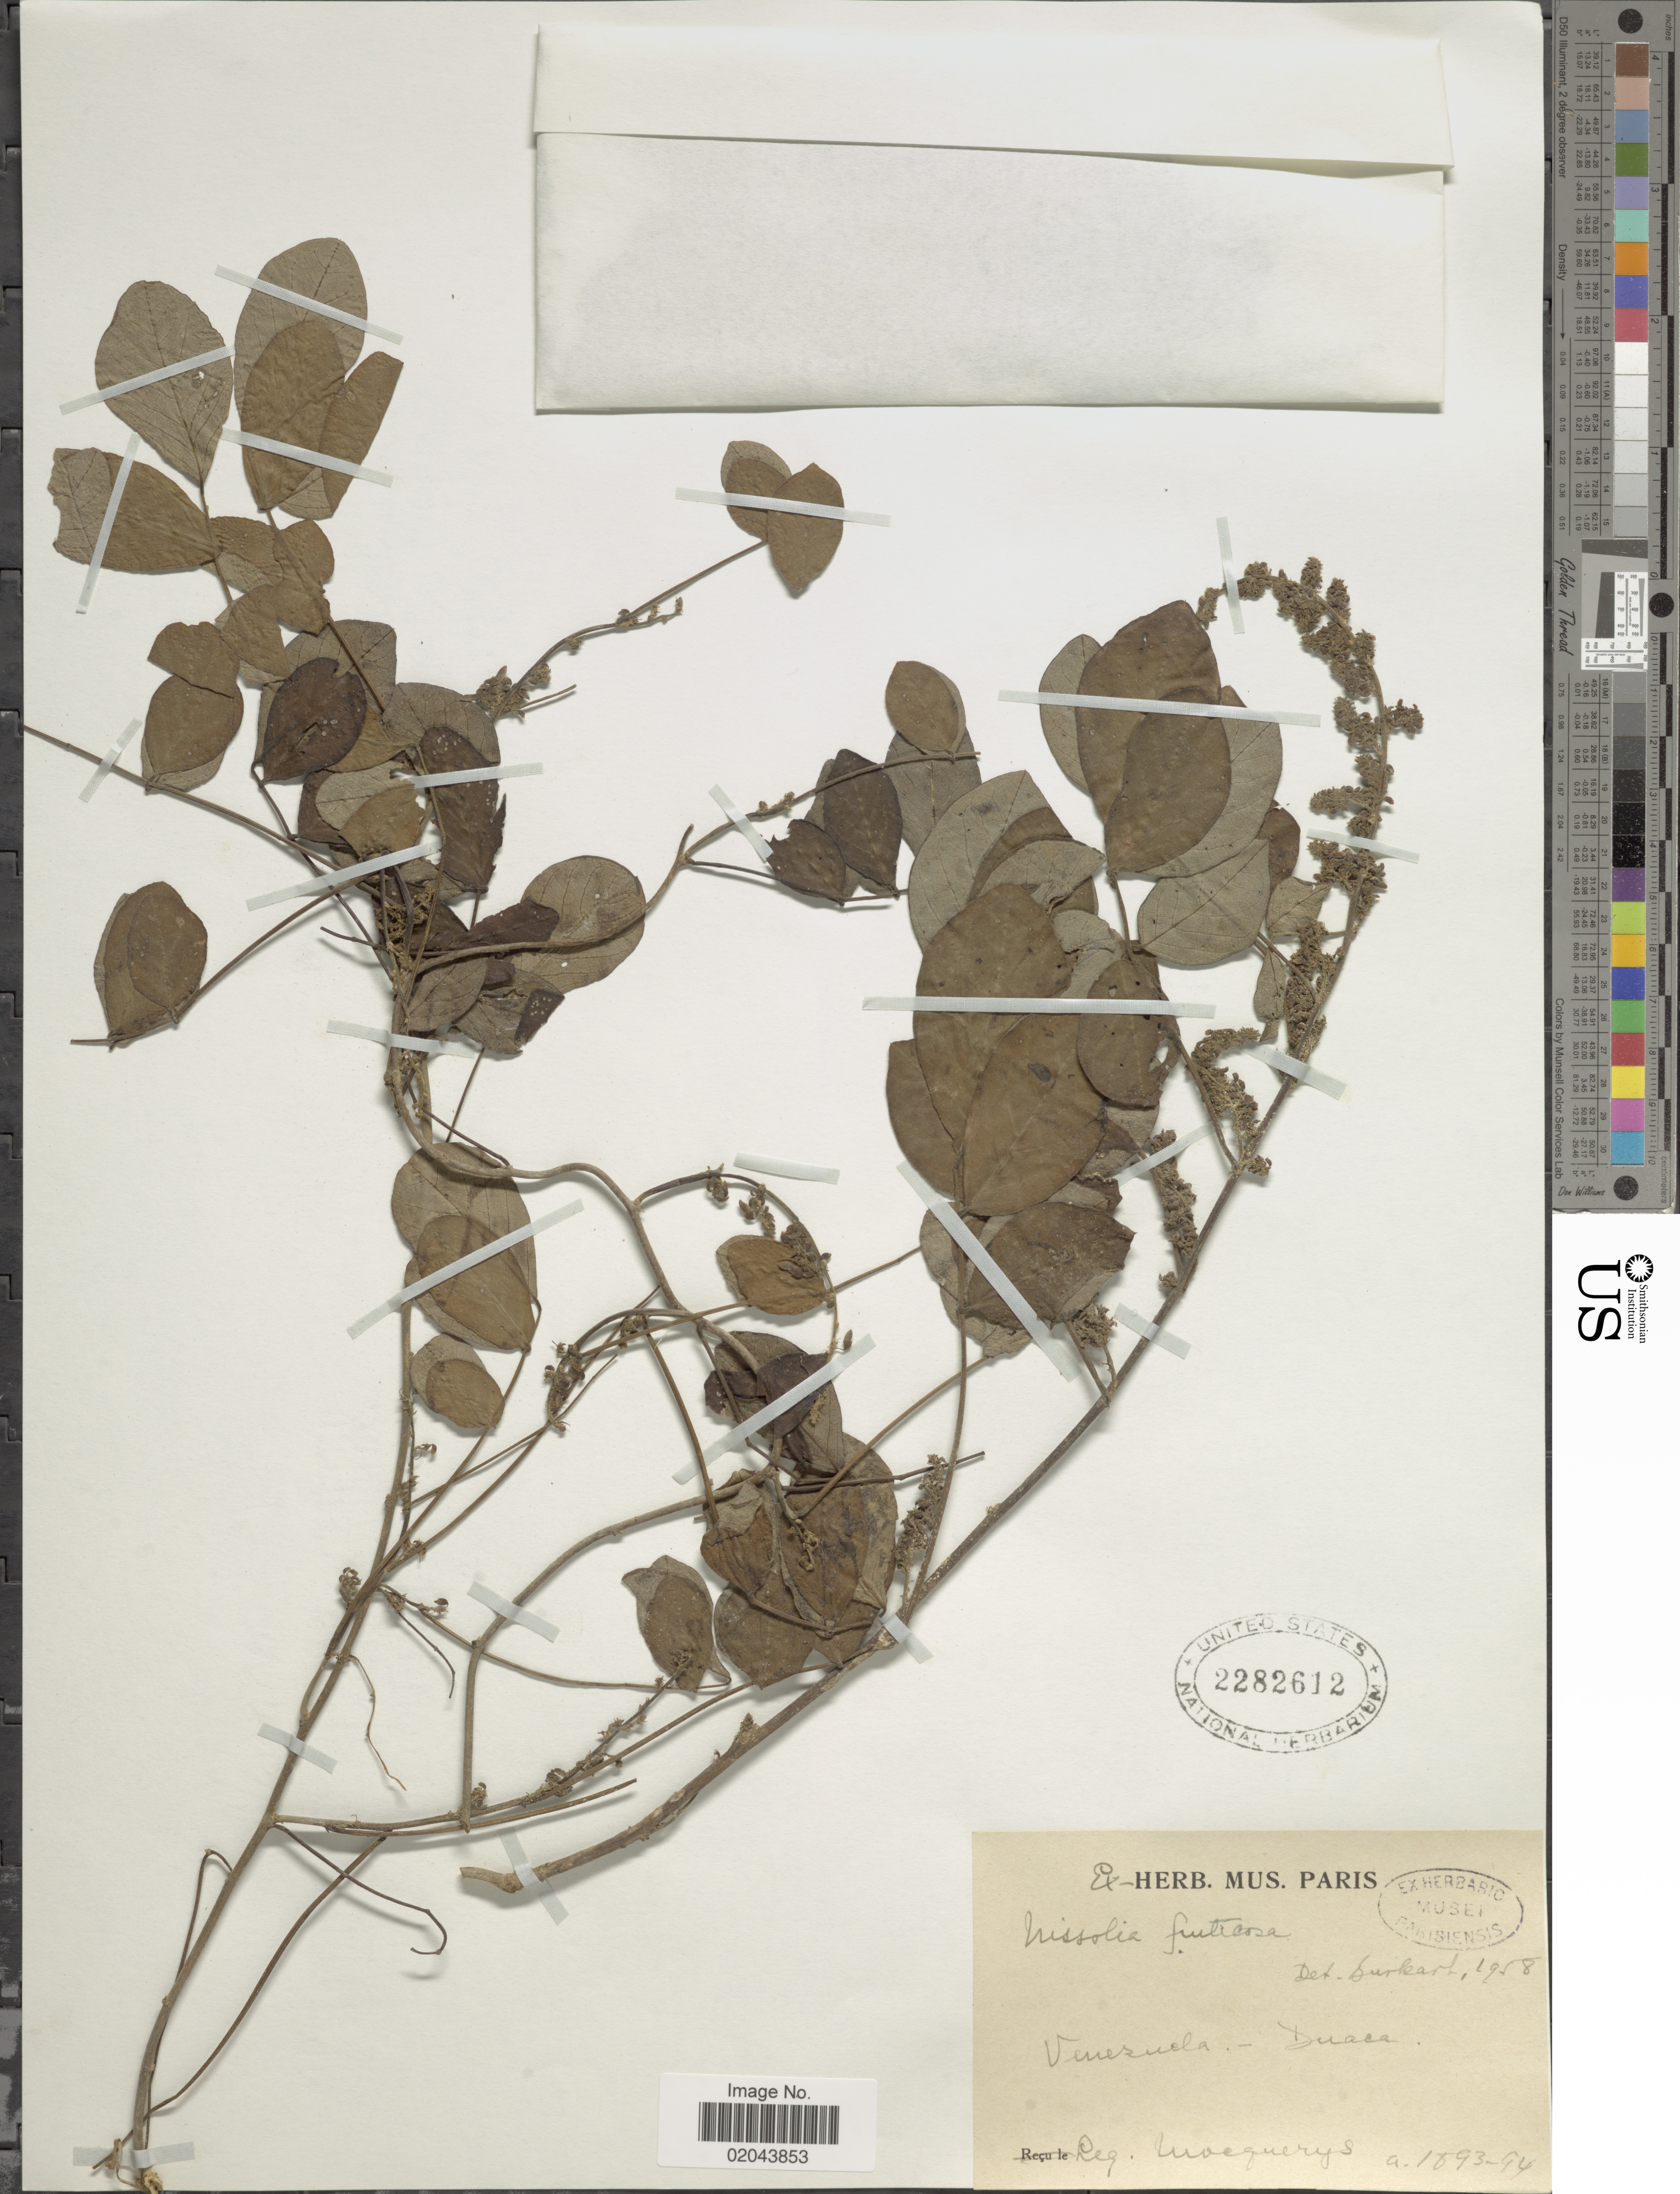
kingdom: Plantae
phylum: Tracheophyta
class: Magnoliopsida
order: Fabales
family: Fabaceae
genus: Nissolia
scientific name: Nissolia fruticosa var. fruticosa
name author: Jacq.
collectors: A. Mocquerys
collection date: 1893/1894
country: Venezuela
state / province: Lara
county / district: Crespo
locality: Duaca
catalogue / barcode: US 2282612